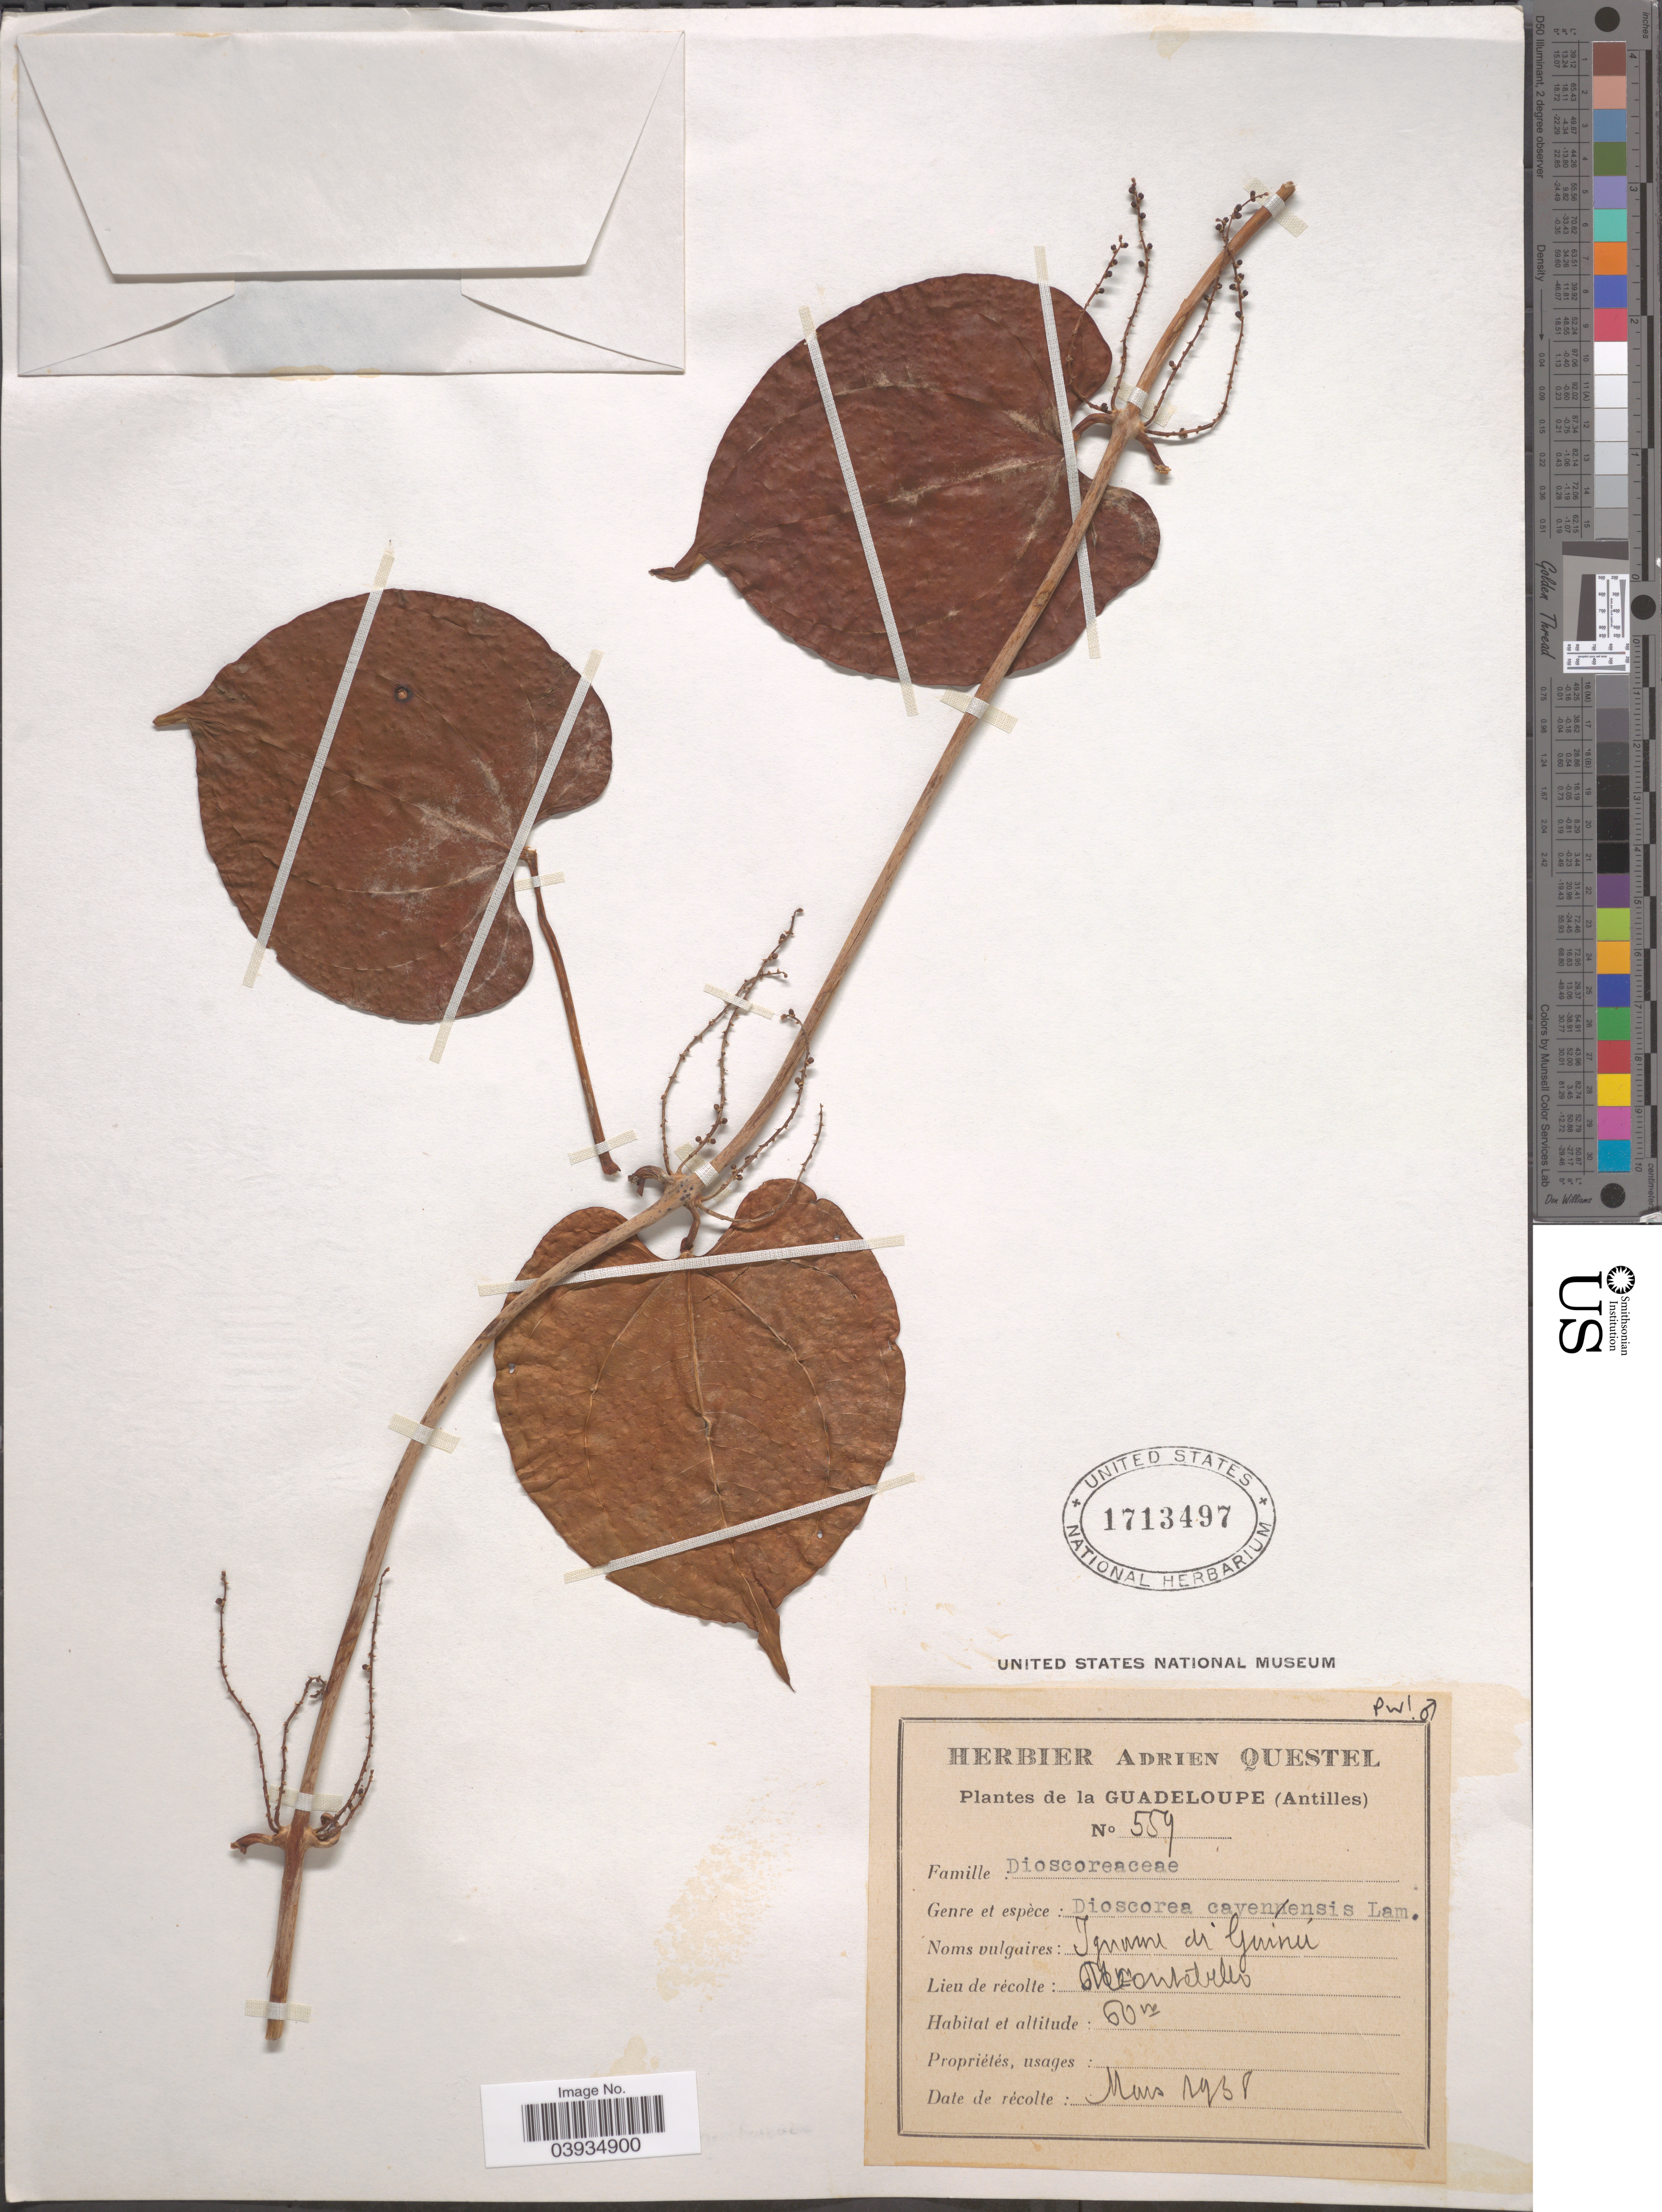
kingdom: Plantae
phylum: Tracheophyta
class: Liliopsida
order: Dioscoreales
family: Dioscoreaceae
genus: Dioscorea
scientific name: Dioscorea cayenensis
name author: Lam.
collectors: A. Questel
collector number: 559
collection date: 1938-03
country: Guadeloupe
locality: (Antilles). [illegible text]ontebeles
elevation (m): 60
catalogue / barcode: US 1713497